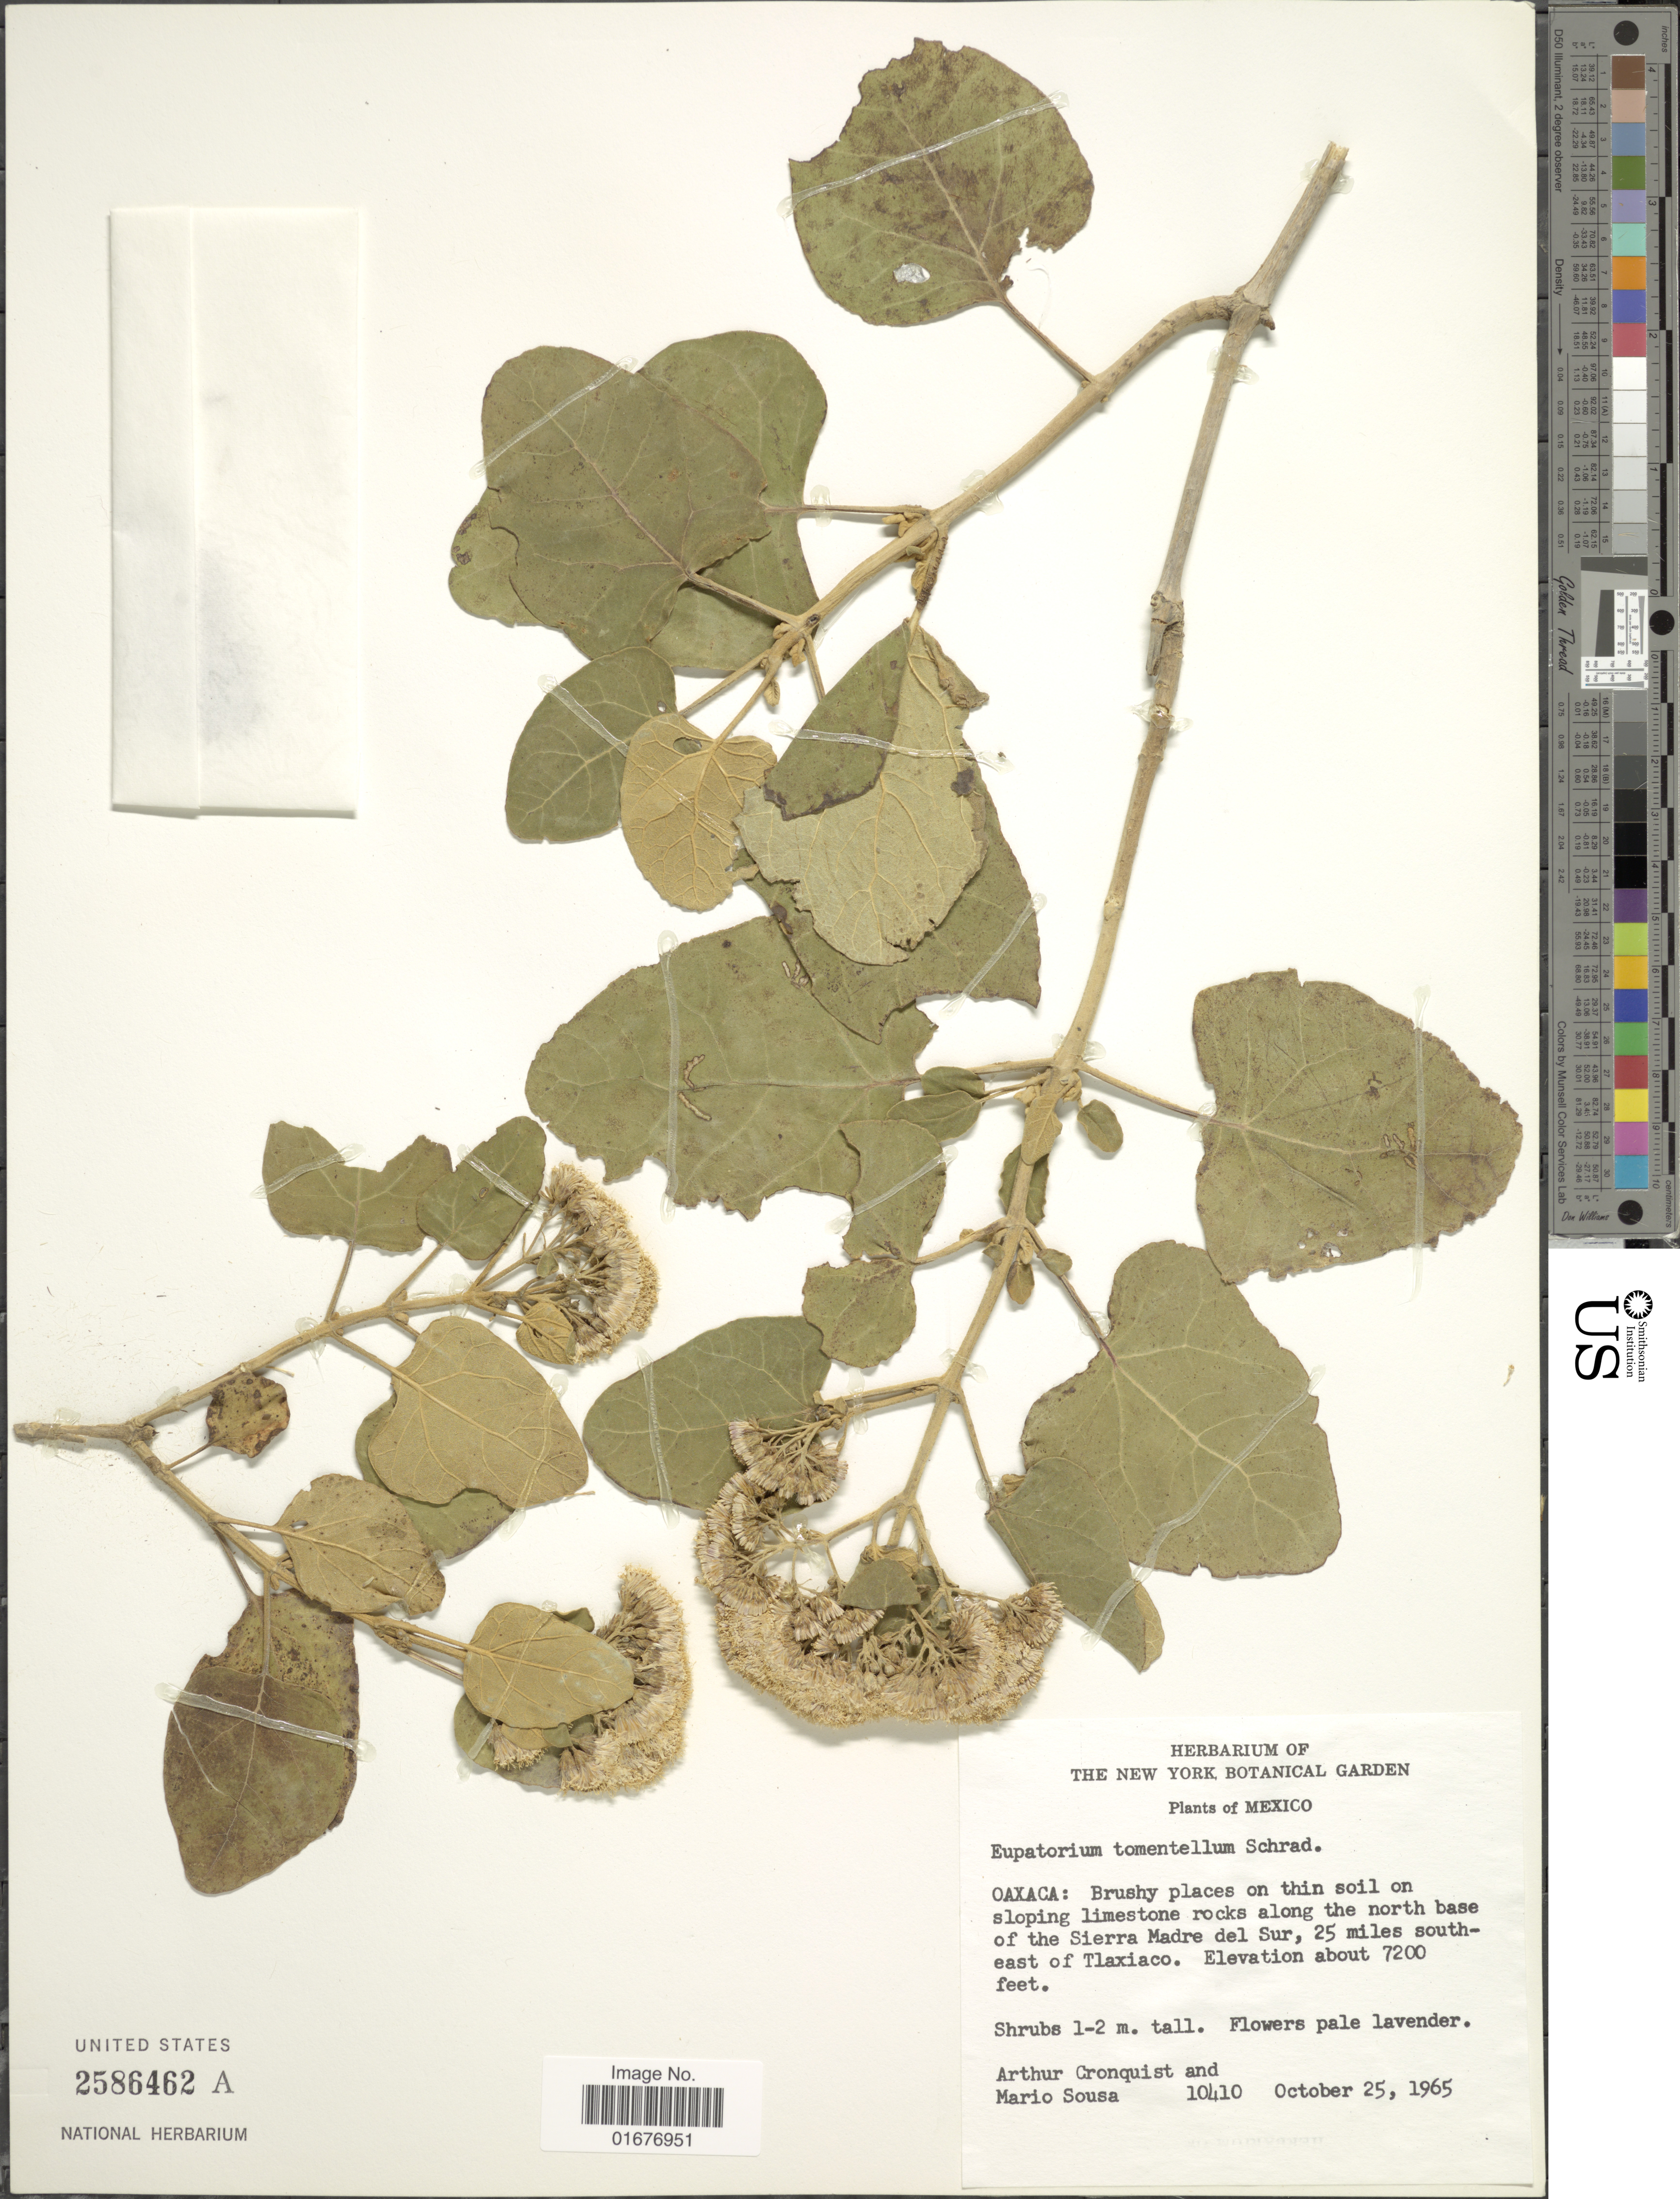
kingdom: Plantae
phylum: Tracheophyta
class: Magnoliopsida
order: Asterales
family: Asteraceae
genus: Ageratina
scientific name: Ageratina tomentella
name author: (Schrad.) R.M. King & H. Rob.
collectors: A. J. Cronquist & M. Sousa S.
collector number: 10410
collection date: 1965-10-25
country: Mexico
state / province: Oaxaca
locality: Along the north base of the Serra Madre del Sur, 25 miles southeast of Tlaxiaco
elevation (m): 2195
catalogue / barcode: US 2586462A